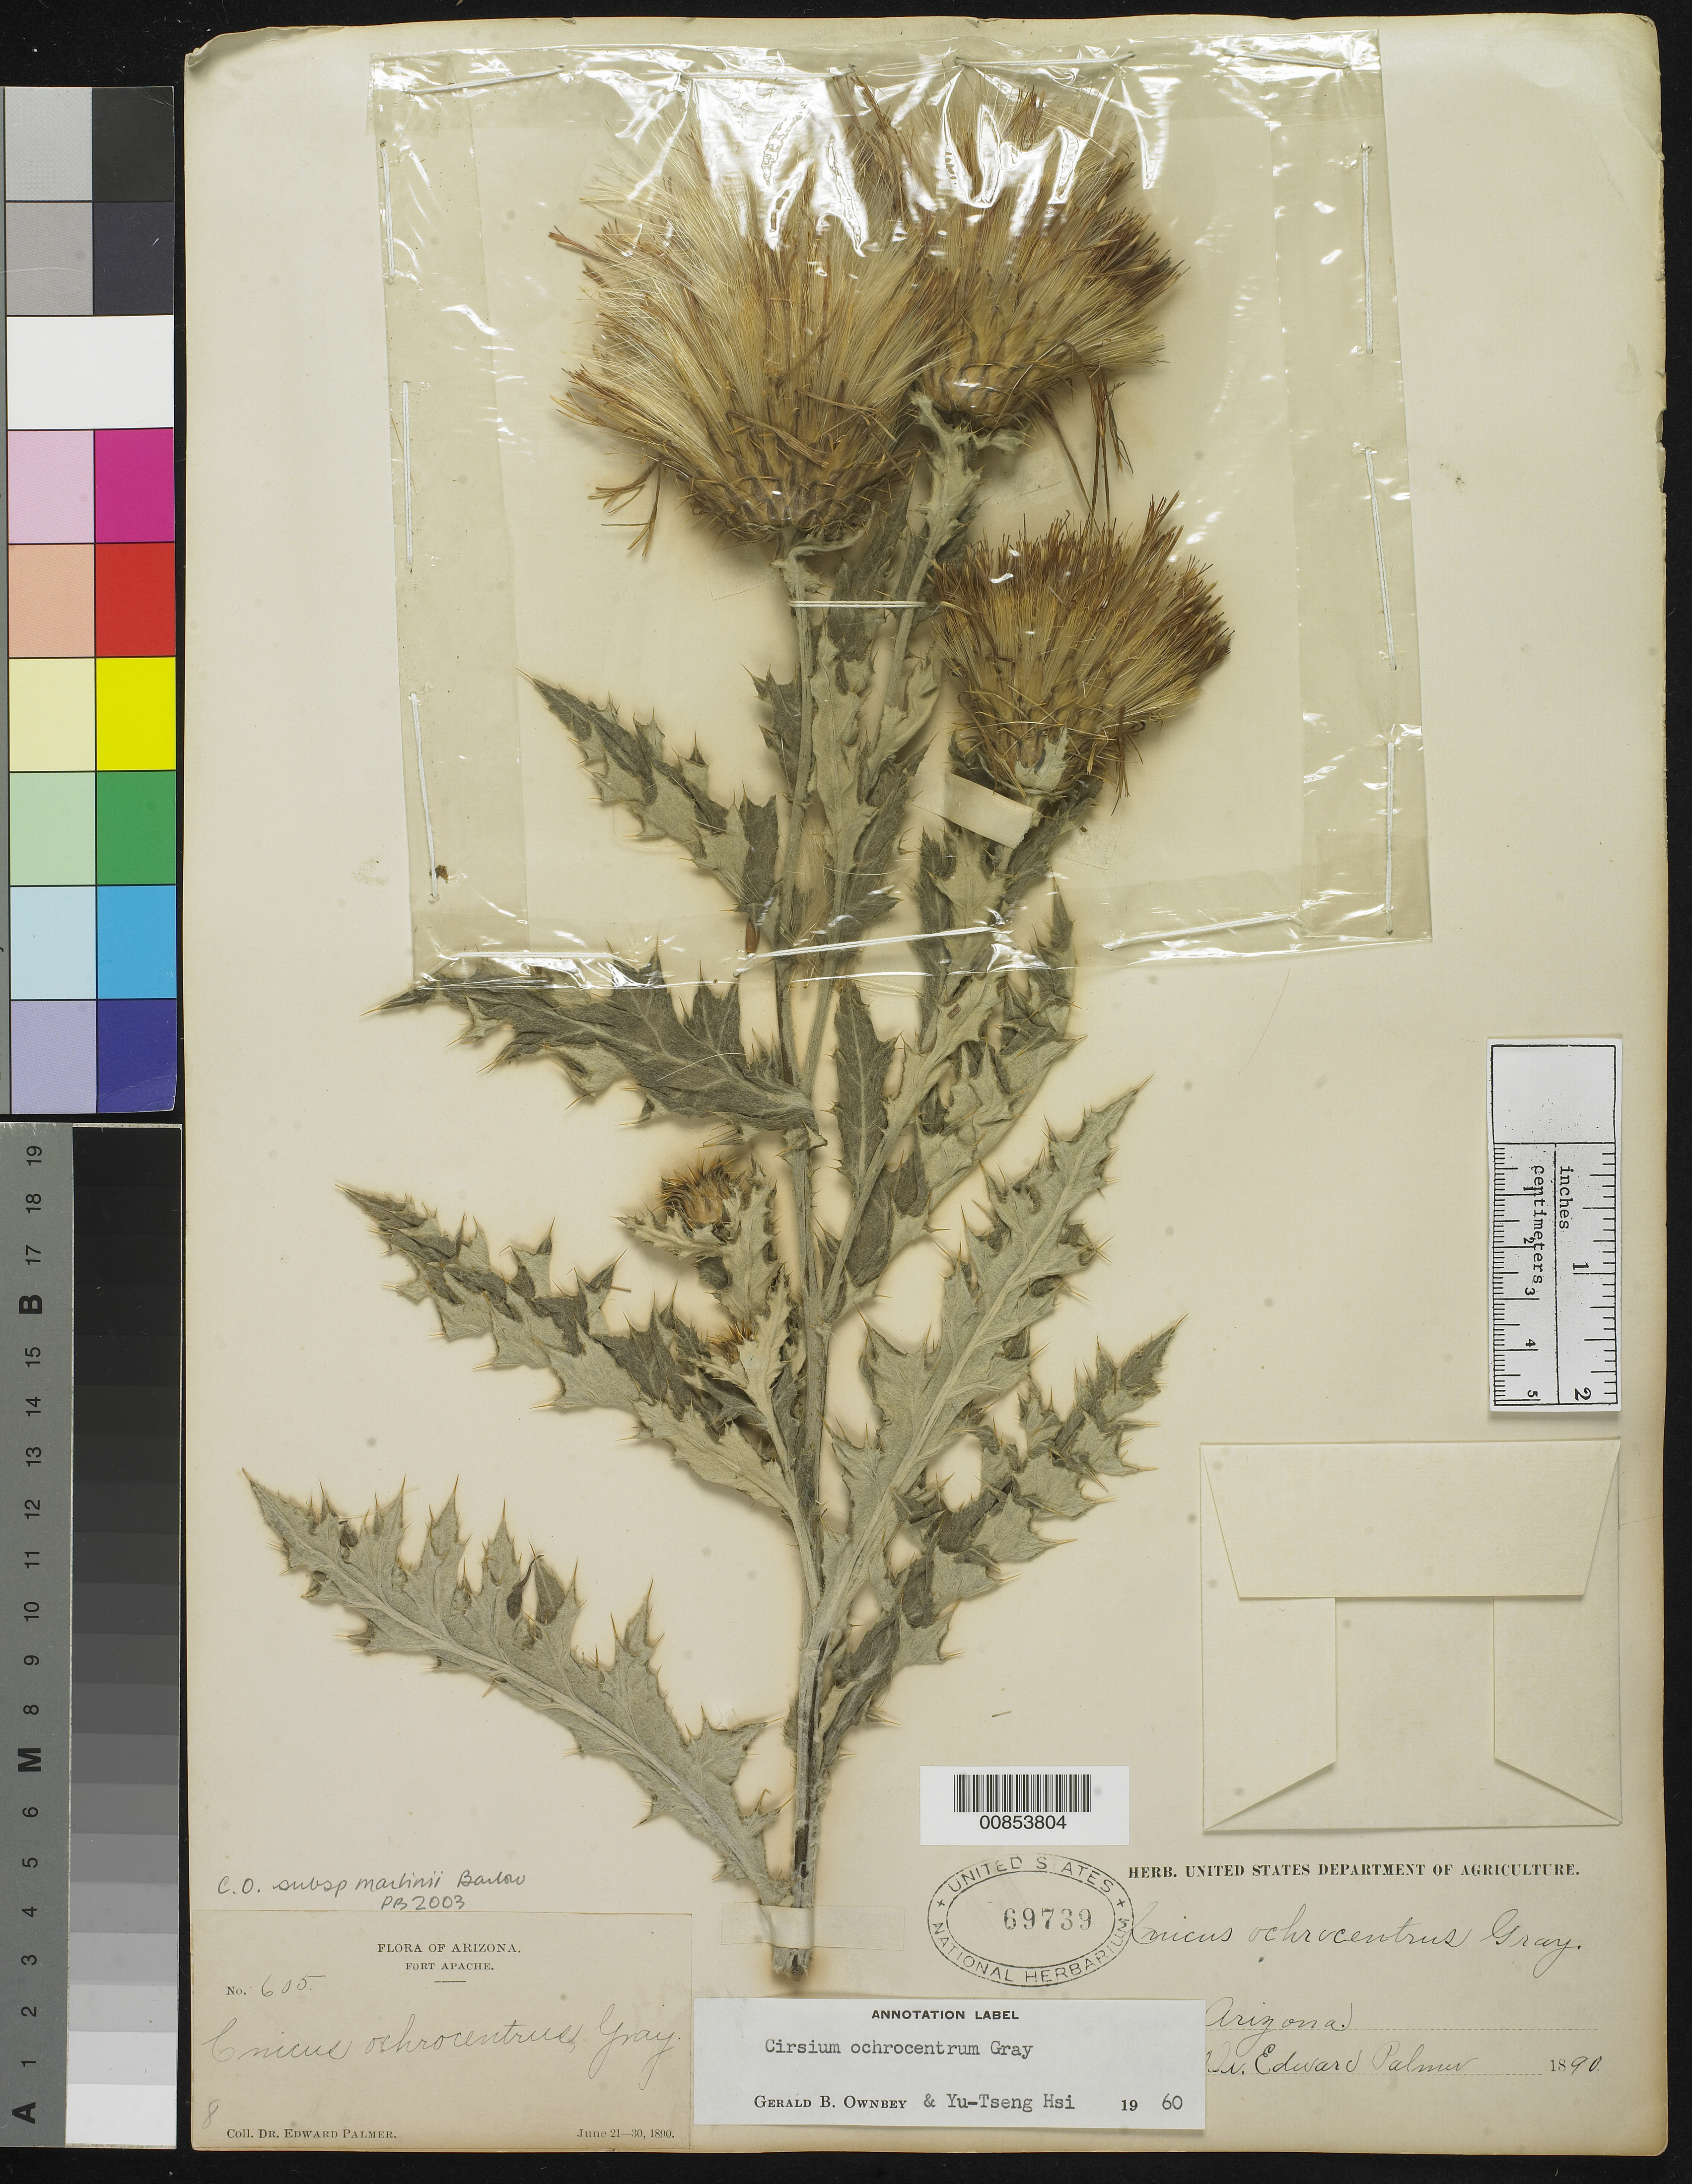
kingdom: Plantae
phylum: Tracheophyta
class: Magnoliopsida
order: Asterales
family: Asteraceae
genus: Cirsium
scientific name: Cirsium ochrocentrum subsp. martinii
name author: Barlow-Irick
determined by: Barlow-Irick, P. L.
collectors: E. Palmer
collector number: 605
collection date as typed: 21 Jun 1890 to 30 Jun 1890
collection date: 1890-06-21/1890-06-30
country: United States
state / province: Arizona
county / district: Navajo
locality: Fort Apache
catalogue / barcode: US 69739